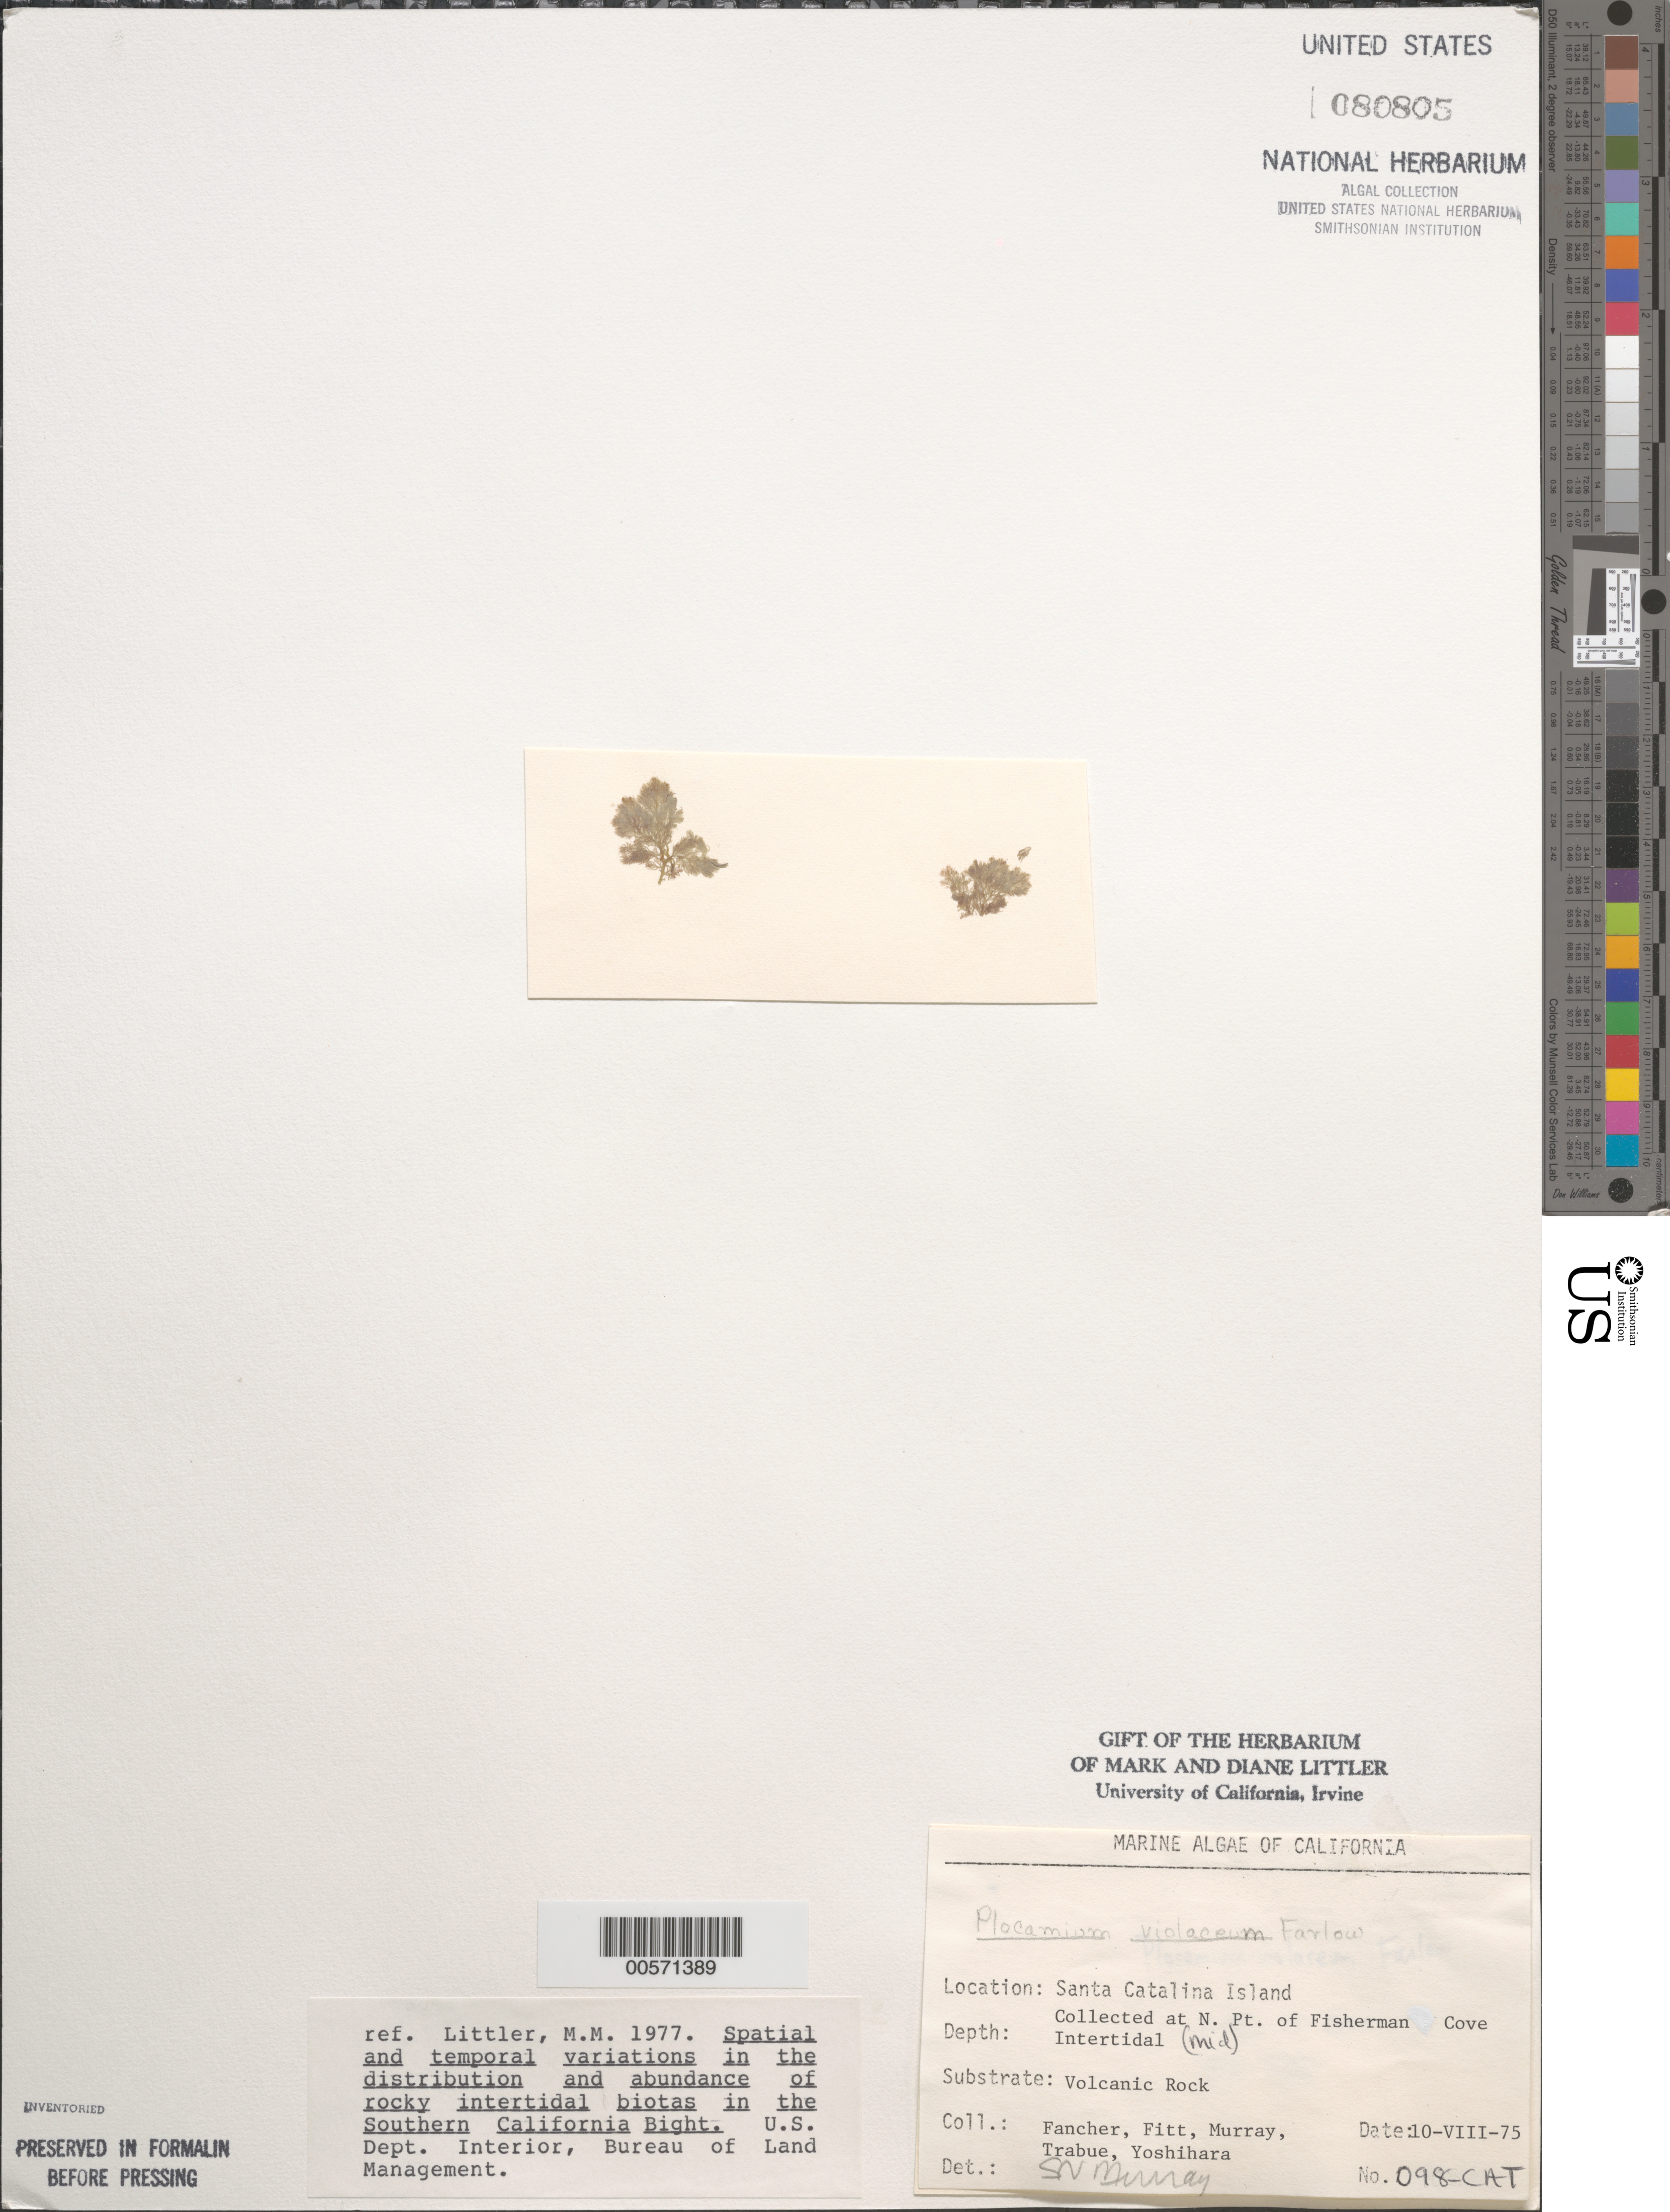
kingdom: Plantae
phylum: Rhodophyta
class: Florideophyceae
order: Plocamiales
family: Plocamiaceae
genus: Plocamium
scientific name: Plocamium violaceum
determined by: Murray, S. N.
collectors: J. Fancher, W. Fitt, S. N. Murray, P. J. Trabue & K. Yoshihara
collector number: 098-cat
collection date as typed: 10 Aug 1975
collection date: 1975-08-10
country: United States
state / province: California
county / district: Los Angeles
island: Santa Catalina Island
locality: Fishermen Cove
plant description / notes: BLM-SOCALBIGHT Rocky Intertidal Survey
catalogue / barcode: US 80805